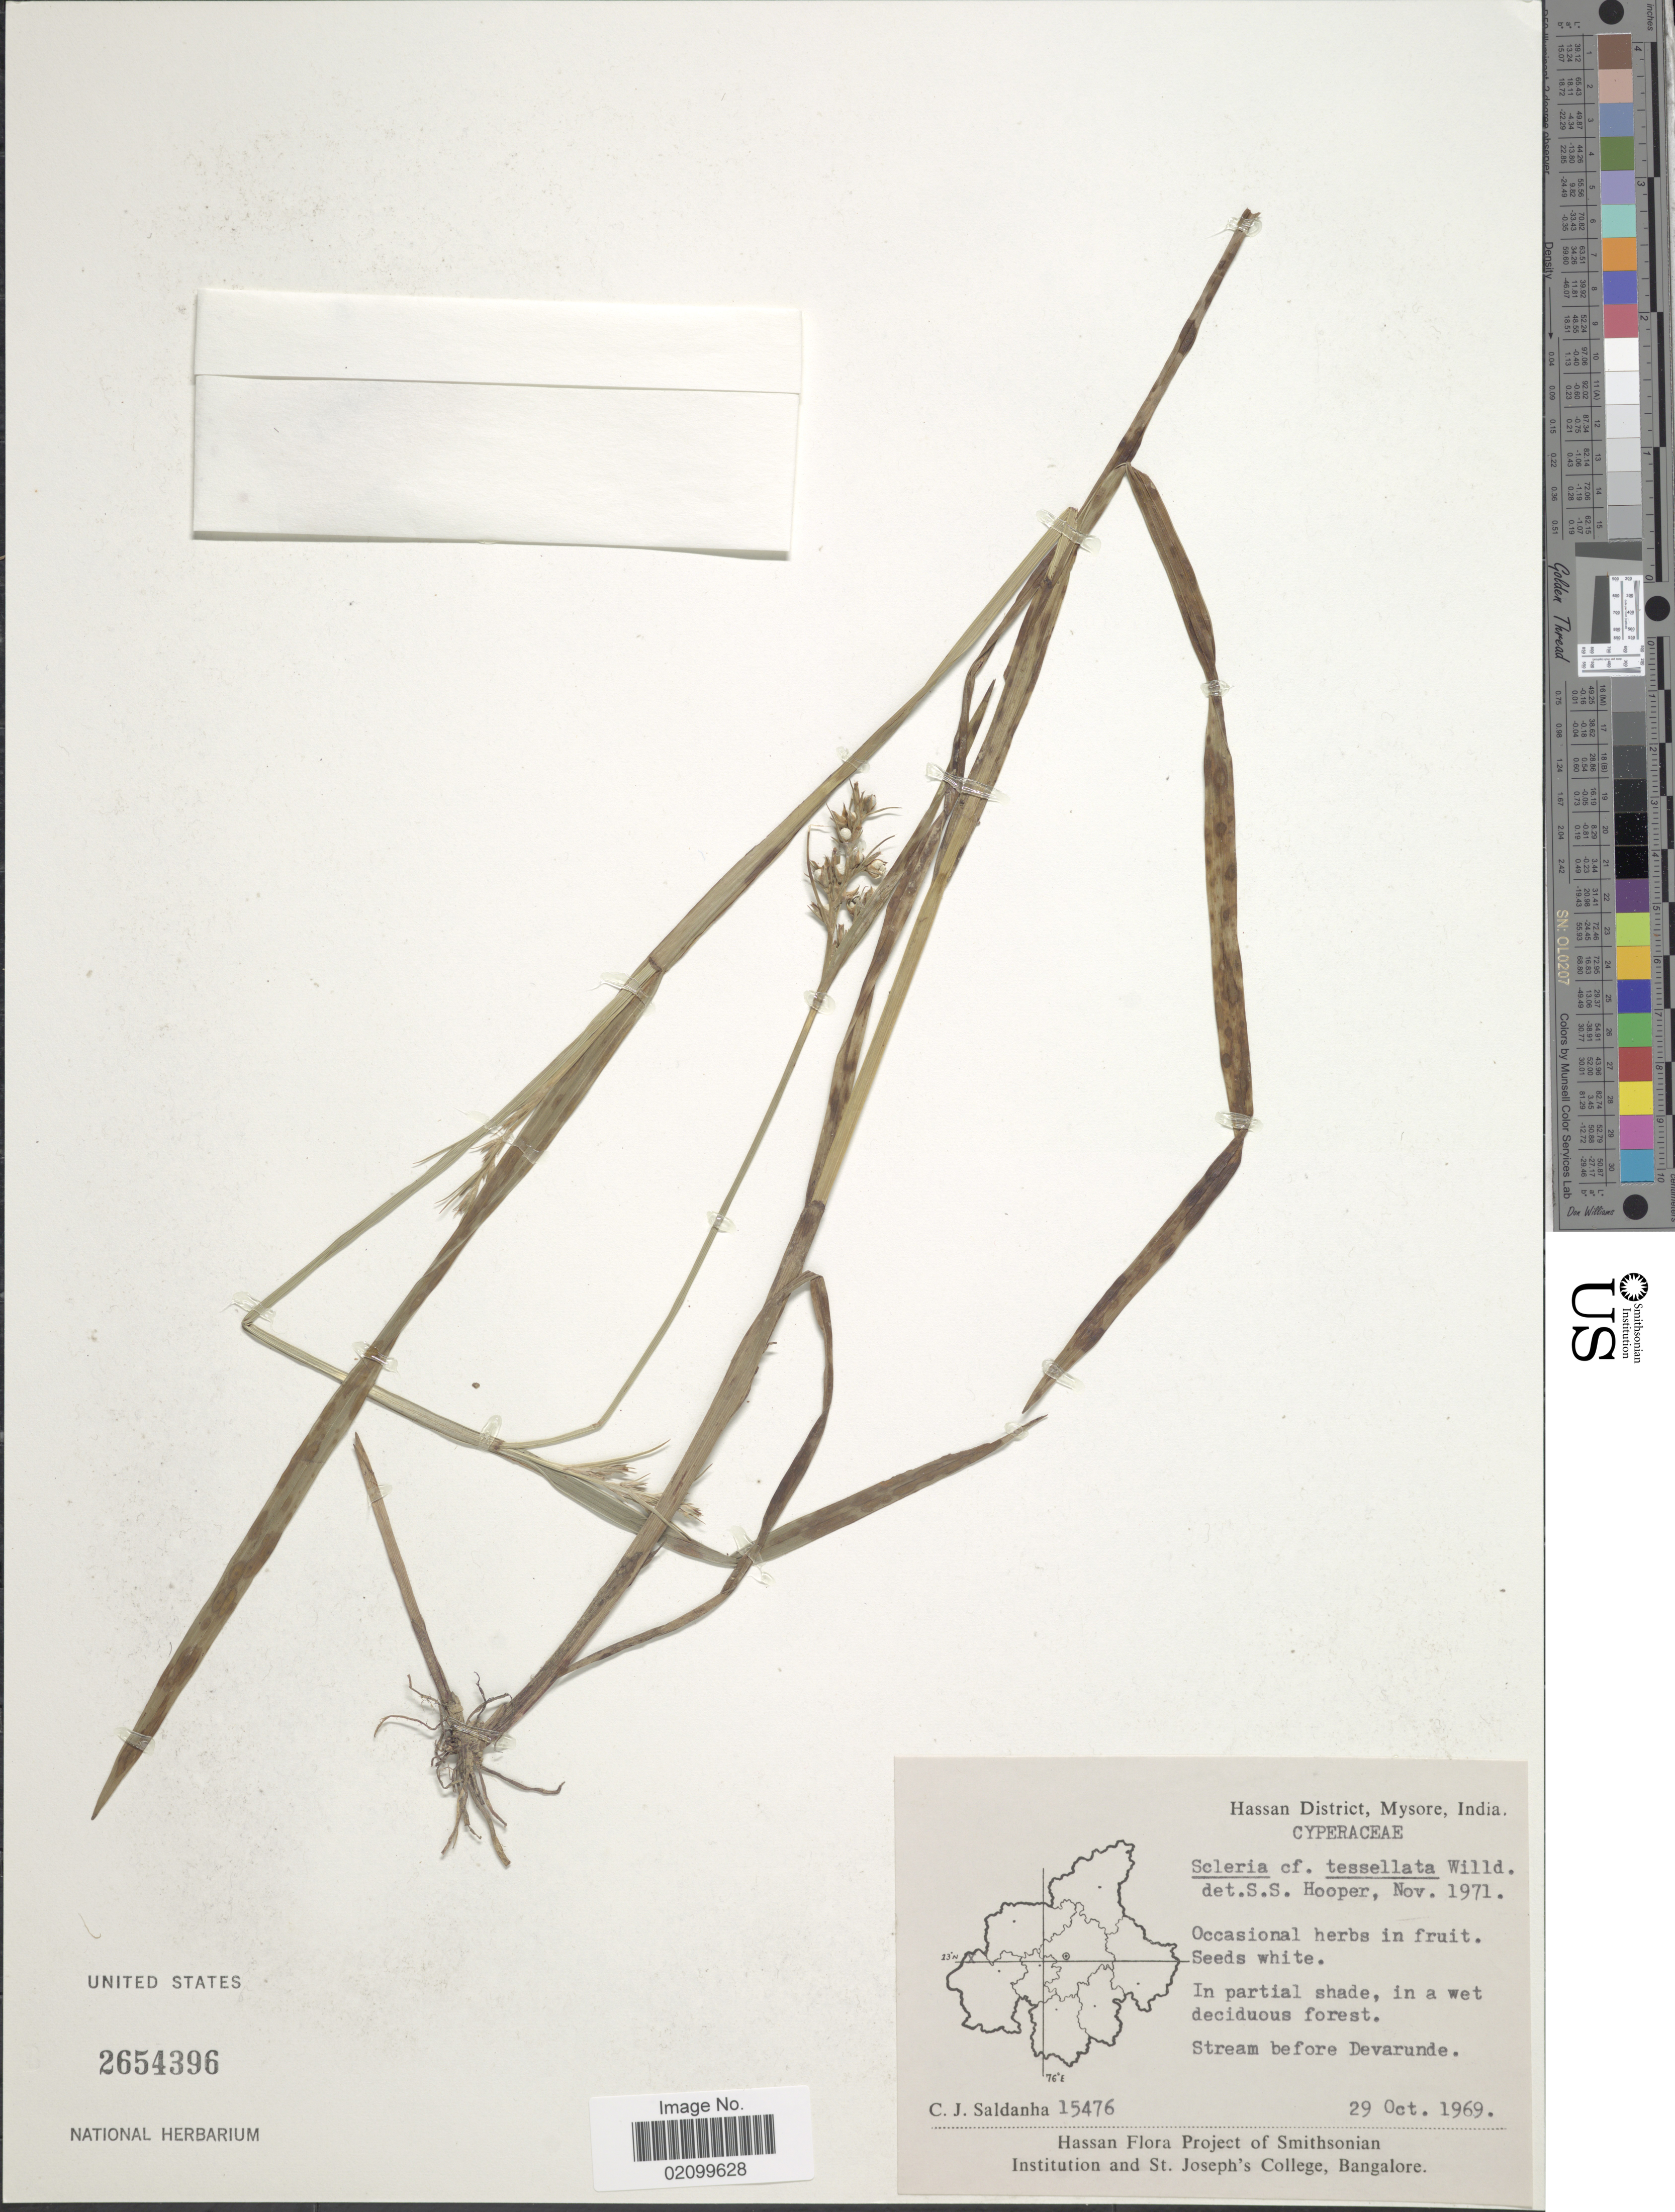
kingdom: Plantae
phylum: Tracheophyta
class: Liliopsida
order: Poales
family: Cyperaceae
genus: Scleria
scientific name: Scleria tessellata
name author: Willd.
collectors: C. J. Saldanha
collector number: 15476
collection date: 1969-10-29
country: India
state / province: Karnataka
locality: Hassan District, Mysore. Streams before Devarunde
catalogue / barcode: US 2654396